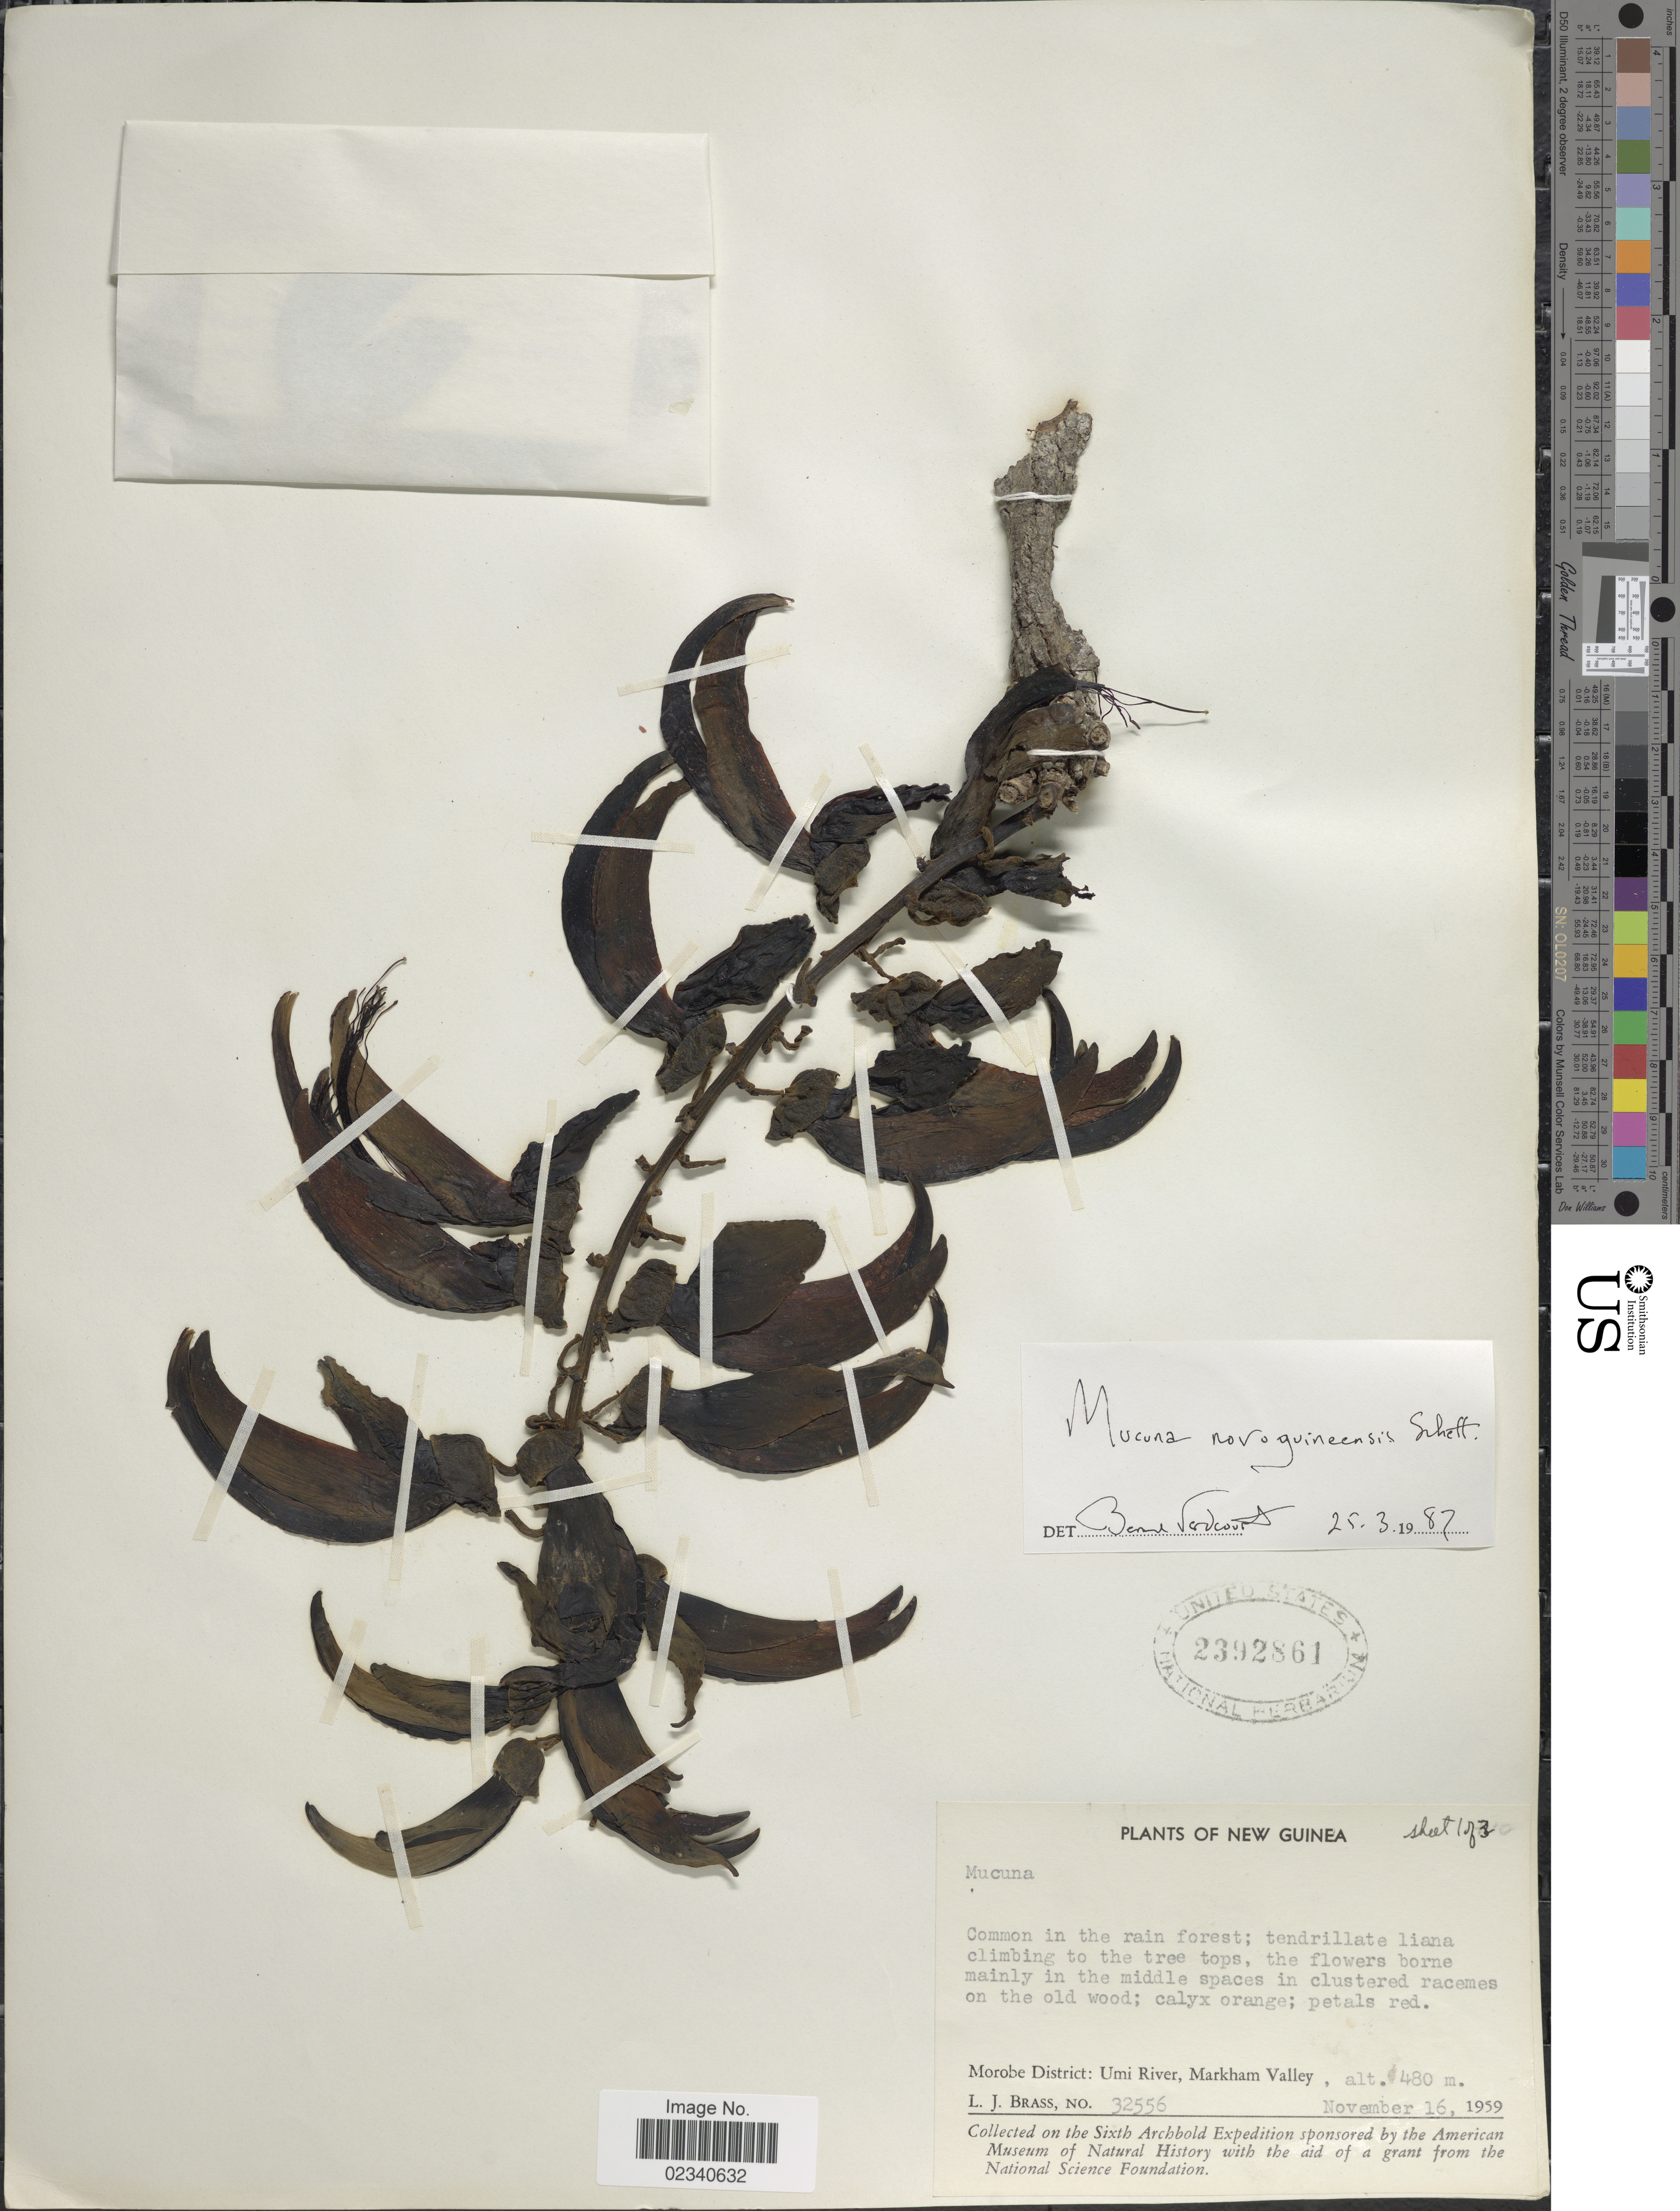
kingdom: Plantae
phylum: Tracheophyta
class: Magnoliopsida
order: Fabales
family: Fabaceae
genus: Mucuna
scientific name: Mucuna nova-guineensis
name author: Scheff.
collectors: L. J. Brass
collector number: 32556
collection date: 1959-11-16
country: Papua New Guinea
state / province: Morobe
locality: New Guinea. Umi River, Markham Valley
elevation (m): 480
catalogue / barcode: US 2392861